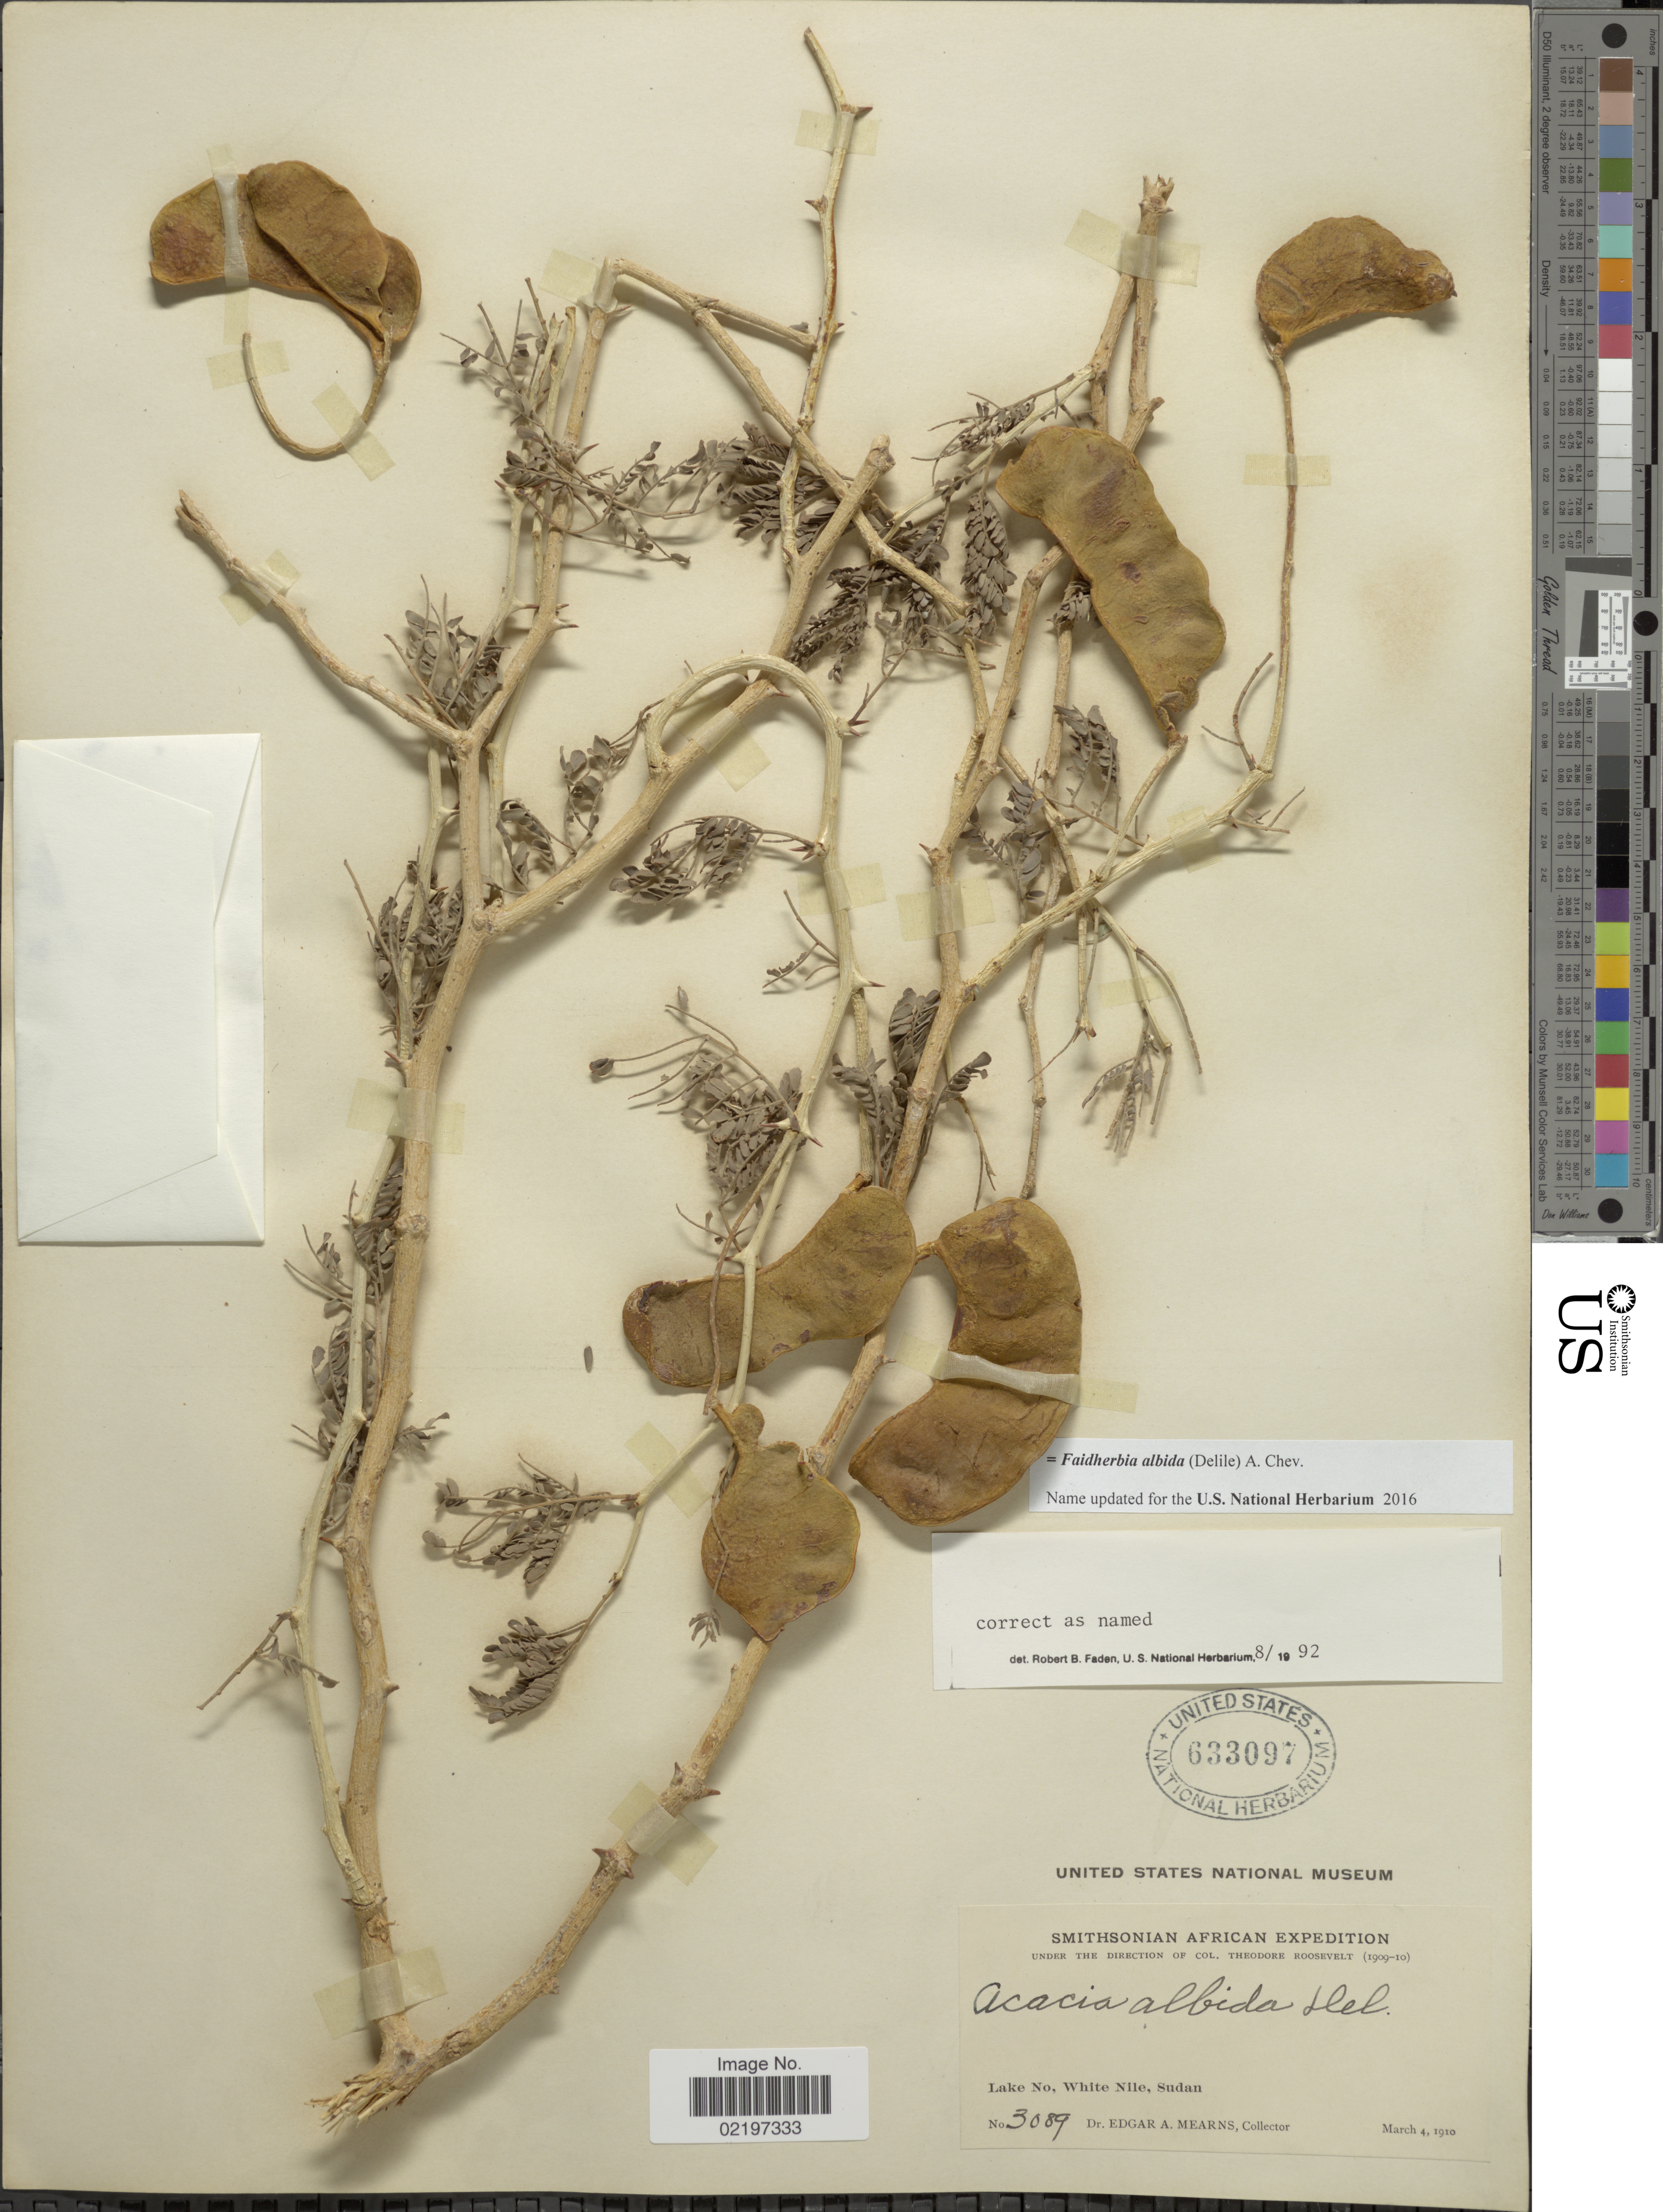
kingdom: Plantae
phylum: Tracheophyta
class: Magnoliopsida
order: Fabales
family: Fabaceae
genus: Faidherbia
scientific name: Faidherbia albida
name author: (Delile) A. Chev.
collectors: E. A. Mearns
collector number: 3089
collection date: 1910-03-04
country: South Sudan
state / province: Upper Nile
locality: Lake No, White Nile, Sudan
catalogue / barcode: US 633097